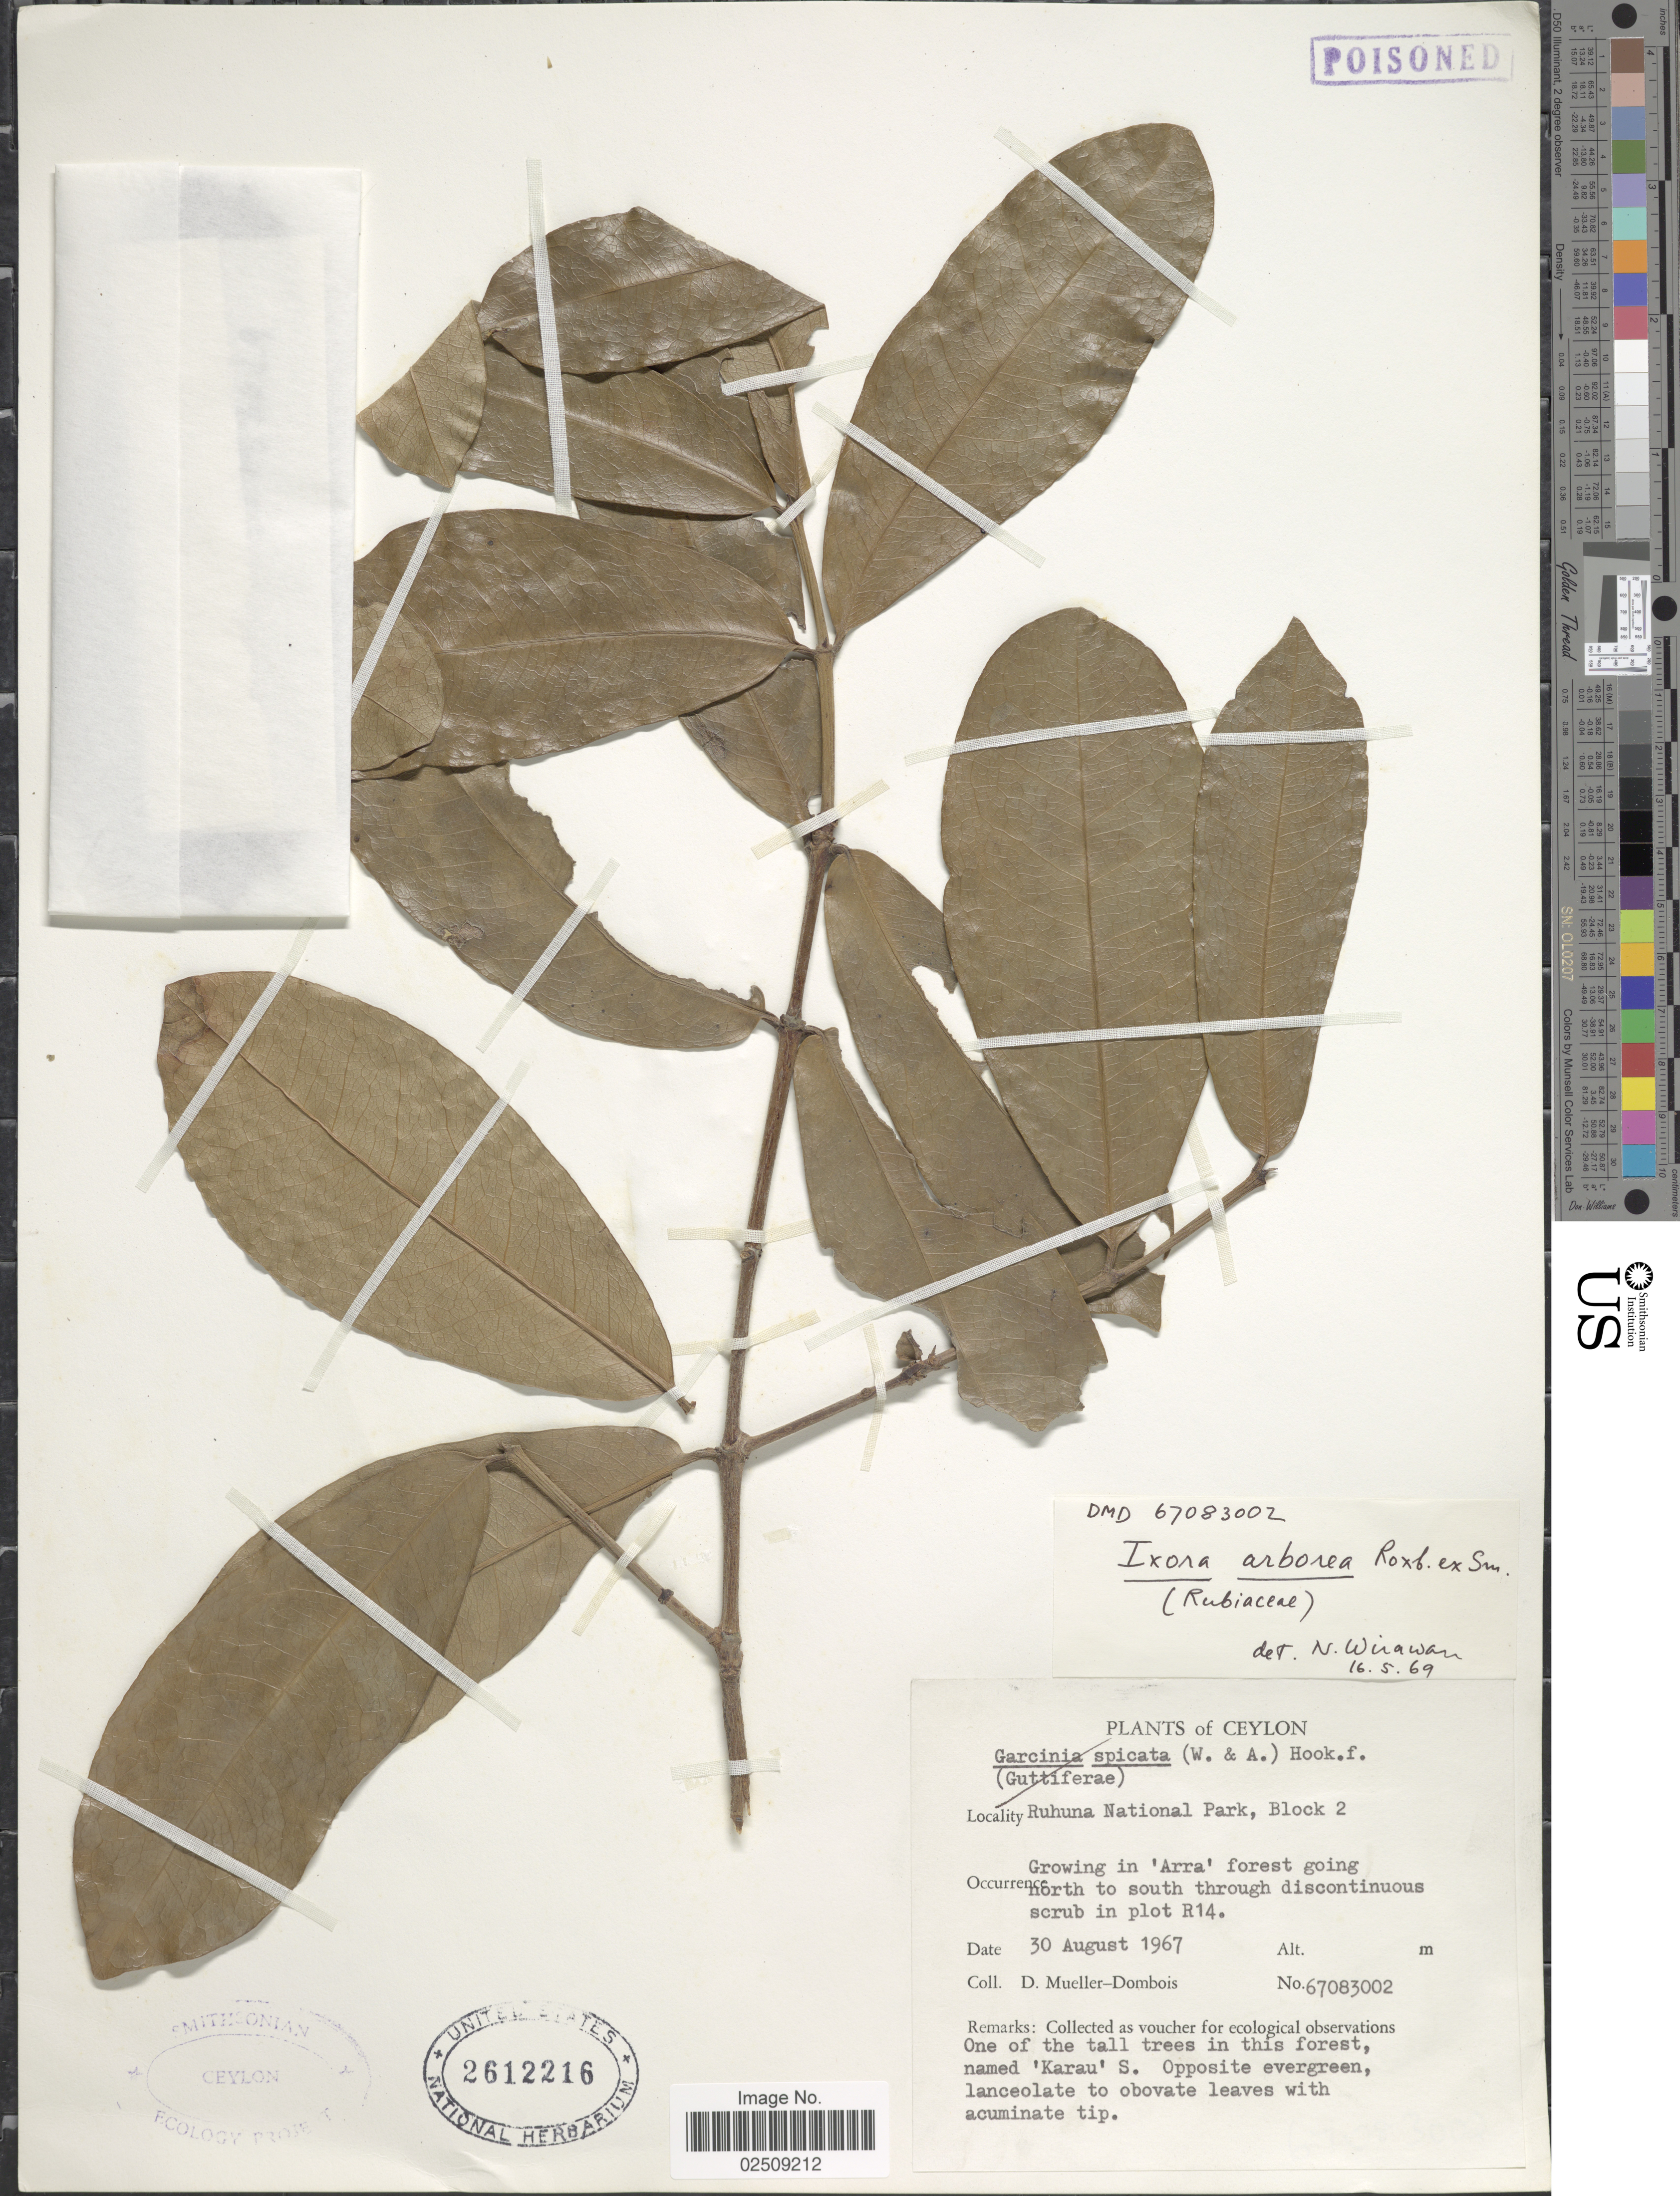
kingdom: Plantae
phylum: Tracheophyta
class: Magnoliopsida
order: Gentianales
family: Rubiaceae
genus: Ixora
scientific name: Ixora pavetta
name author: Andrews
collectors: D. Mueller-Dombois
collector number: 67083002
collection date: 1967-08-30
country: Sri Lanka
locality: Ceylon. Ruhuna National Park, Block 2. Growing in 'Arra' forest going north to south through discontinuous scrub in plot R14.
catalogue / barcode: US 2612216